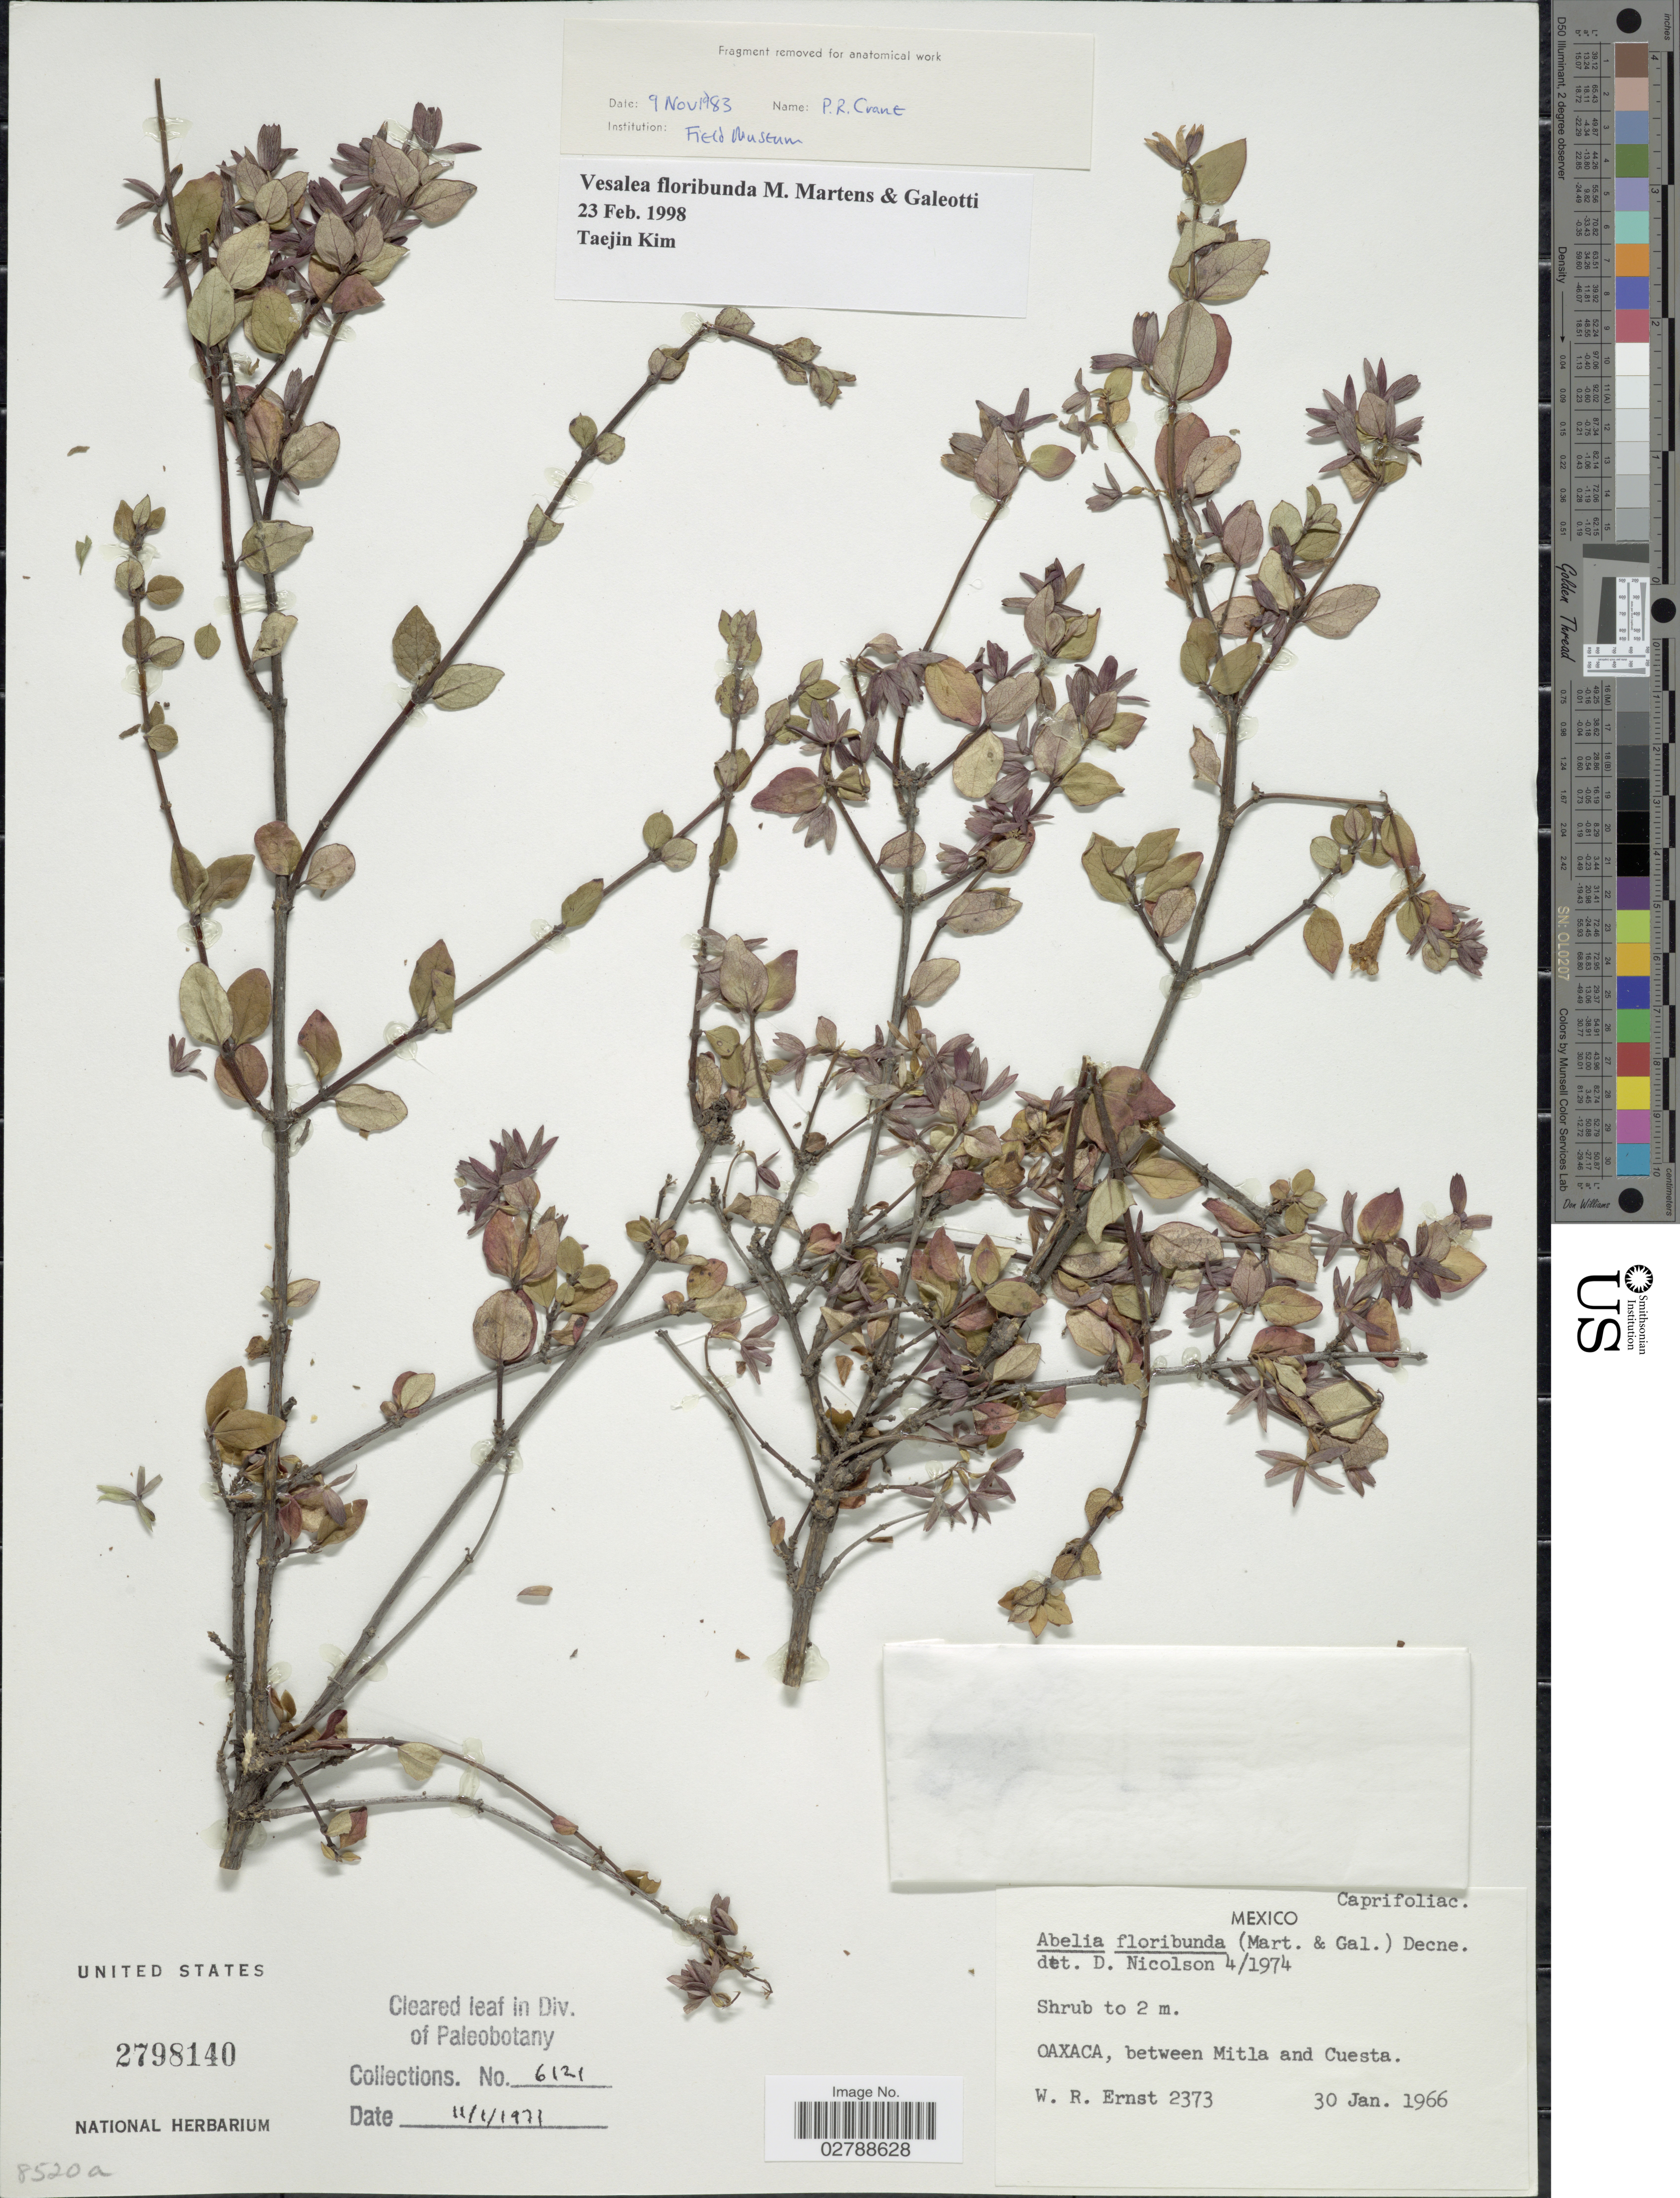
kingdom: Plantae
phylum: Tracheophyta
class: Magnoliopsida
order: Dipsacales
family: Caprifoliaceae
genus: Vesalea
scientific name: Vesalea floribunda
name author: M. Martens & Galeotti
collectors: W. R. Ernst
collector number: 2373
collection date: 1966-01-30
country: Mexico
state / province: Oaxaca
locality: Between Mitla and Cuesta.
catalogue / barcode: US 2798140